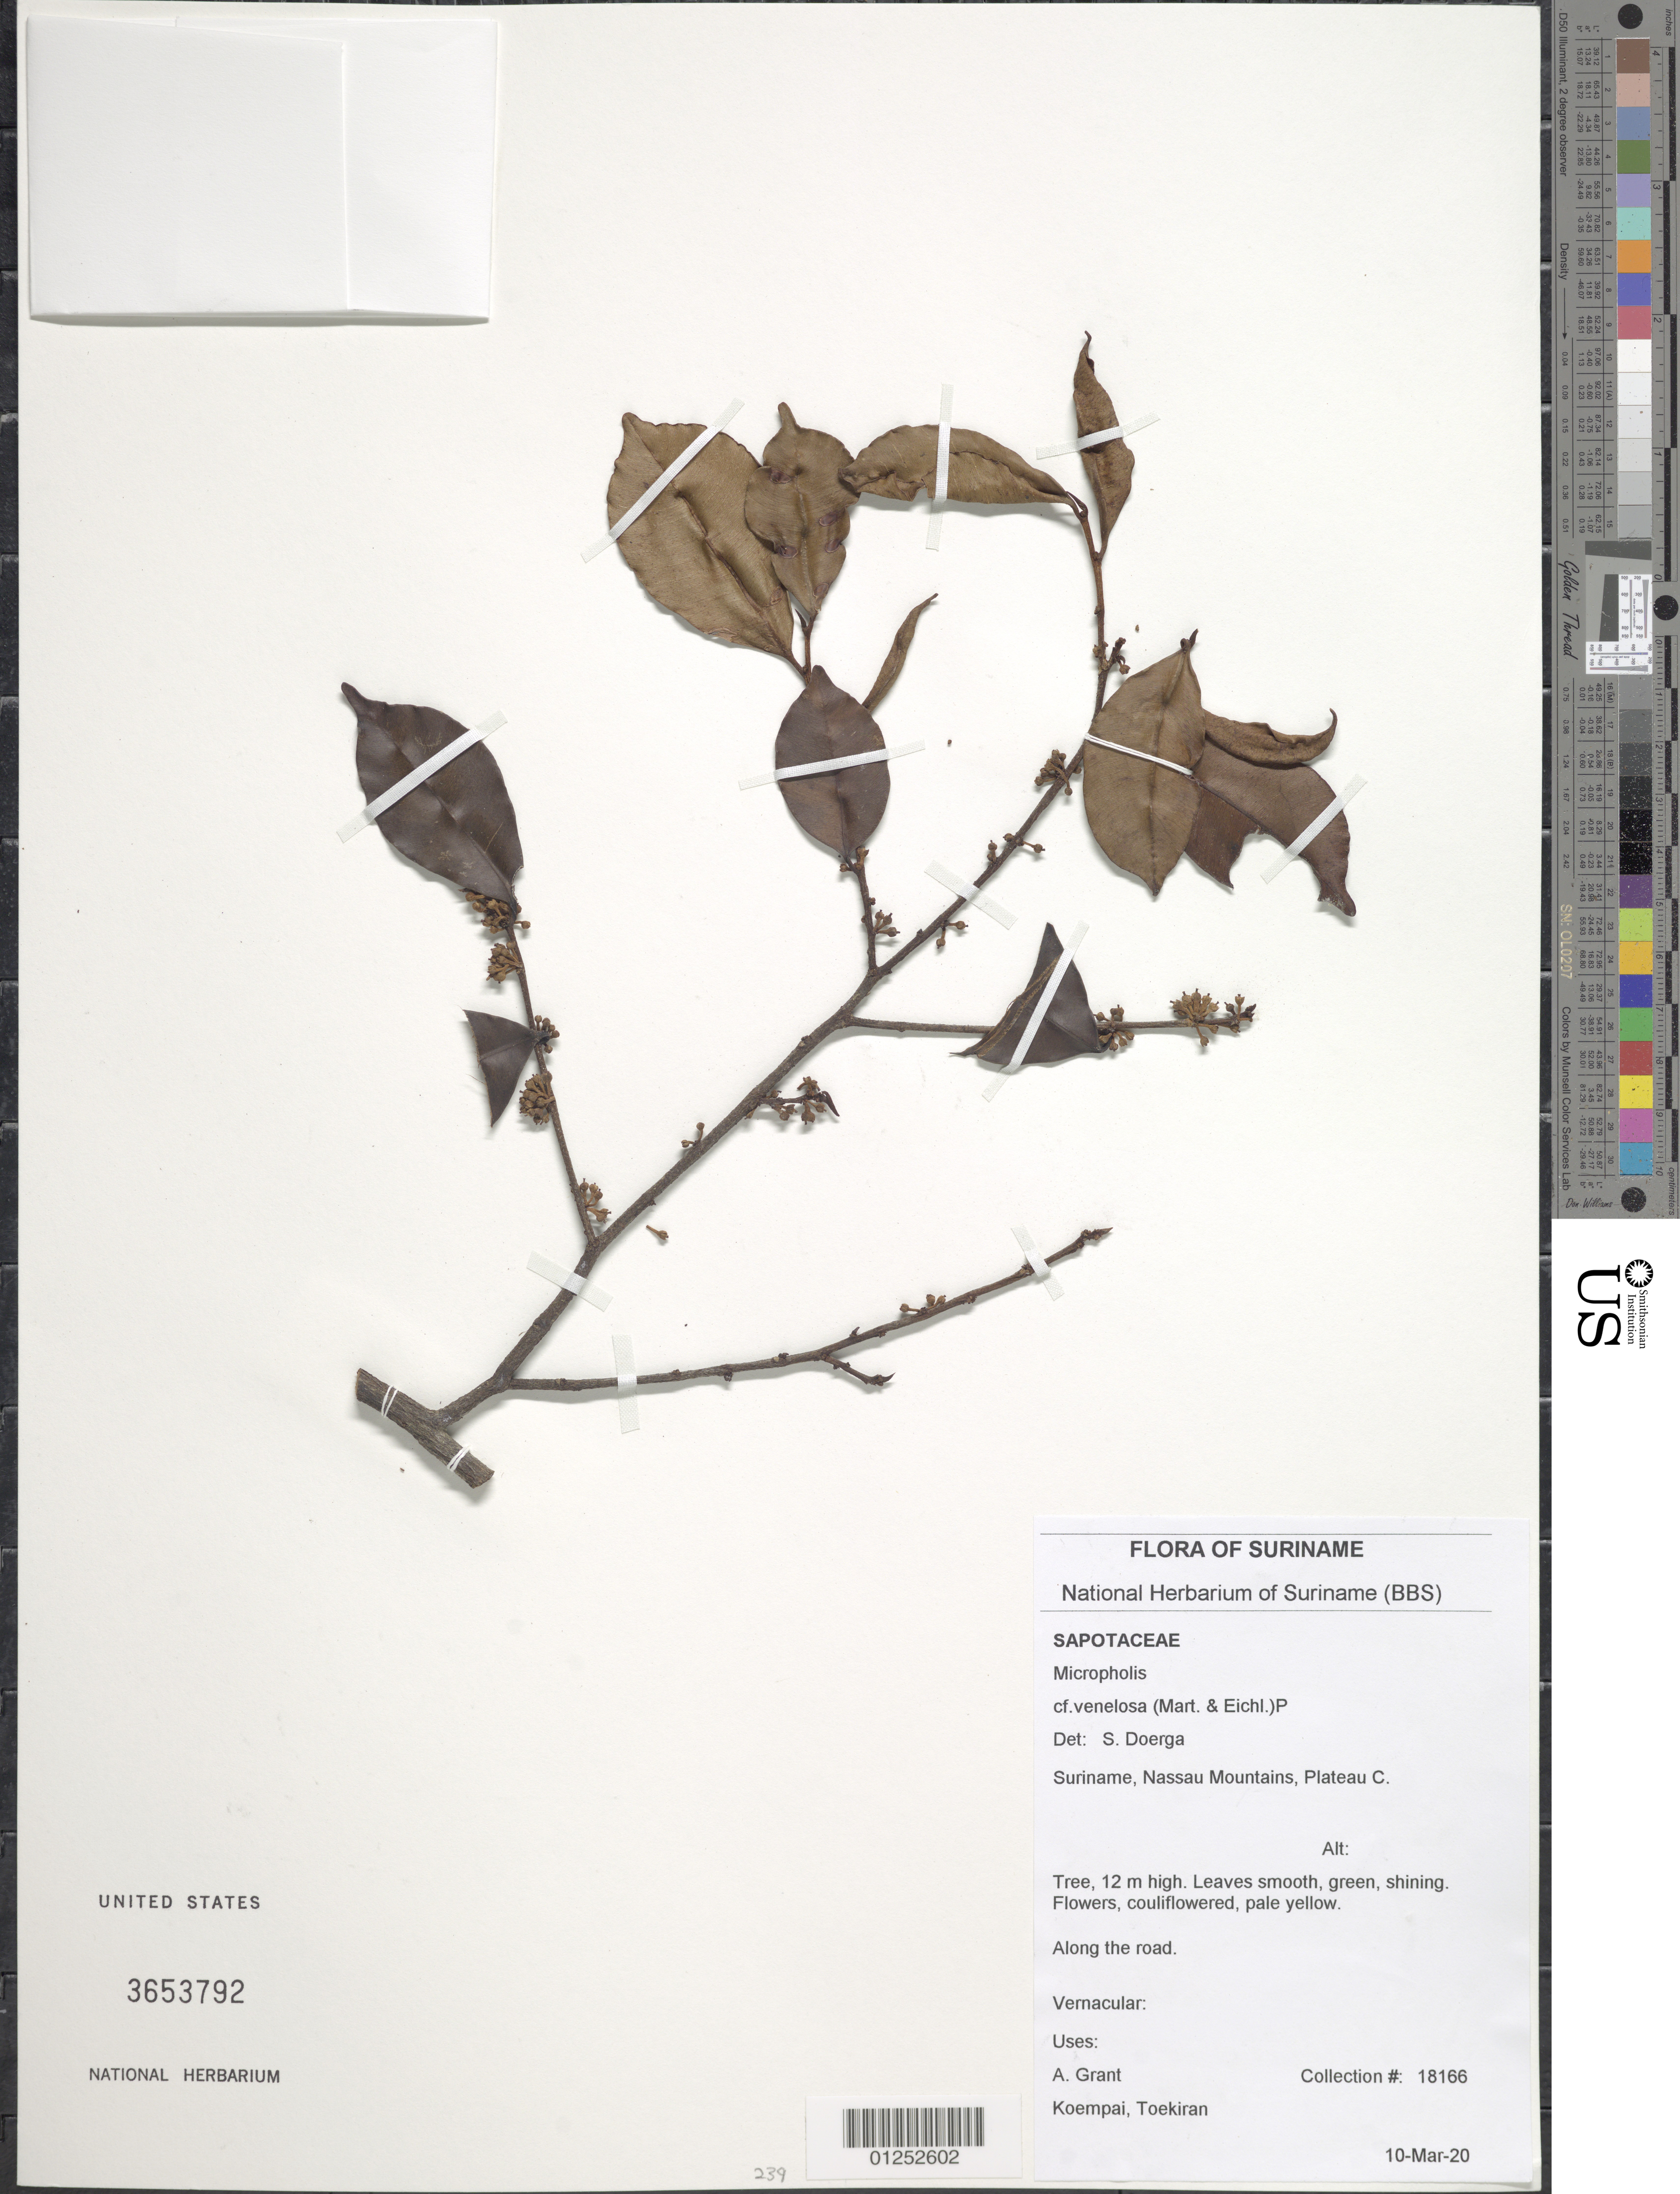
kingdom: Plantae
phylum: Tracheophyta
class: Magnoliopsida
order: Ericales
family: Sapotaceae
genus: Micropholis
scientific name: Micropholis venulosa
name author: (Mart. & Eichler) Pierre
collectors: A. Grant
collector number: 18166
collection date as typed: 10-Mar-20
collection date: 2010-03-20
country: Suriname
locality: Nassau Mountains, Plateau C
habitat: Along the road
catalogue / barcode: US 3653792